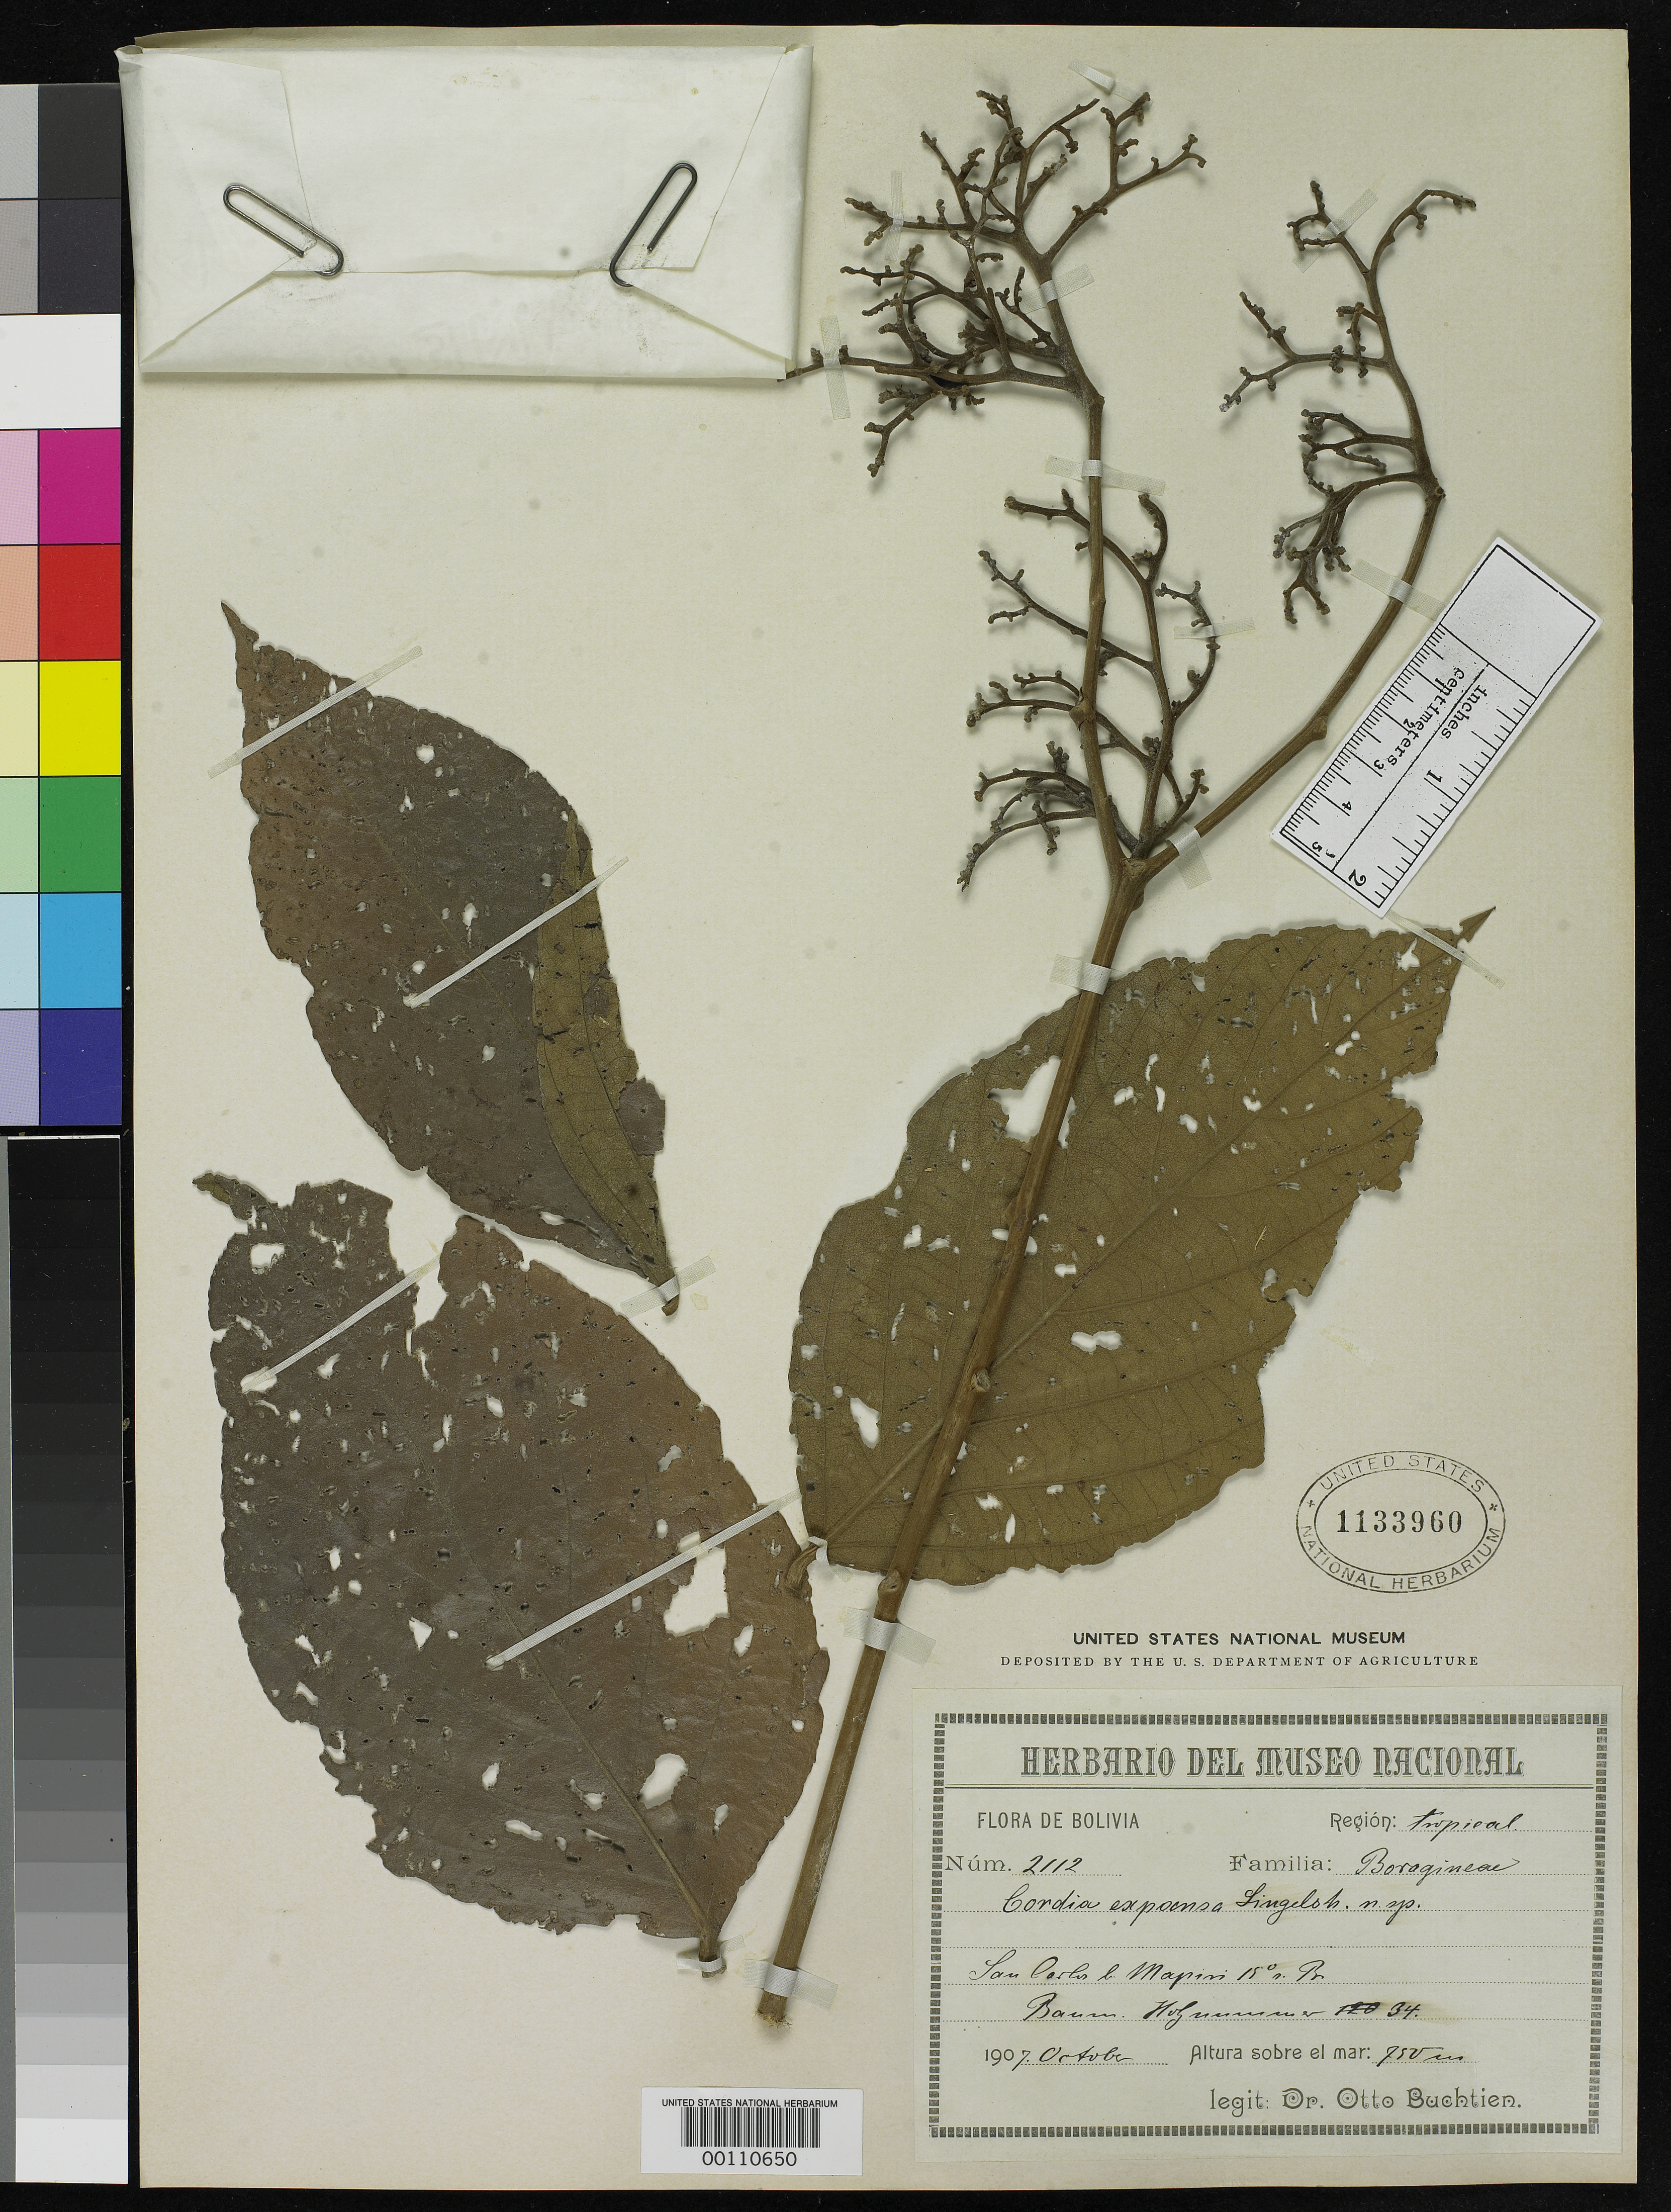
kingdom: Plantae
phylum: Tracheophyta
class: Magnoliopsida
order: Boraginales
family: Cordiaceae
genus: Cordia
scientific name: Cordia expansa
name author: Lingelsh.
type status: Isotype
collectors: O. Buchtien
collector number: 2112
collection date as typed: Oct 1907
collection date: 1907-10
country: Bolivia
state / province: La Paz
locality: Mapiri.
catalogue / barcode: US 1133960